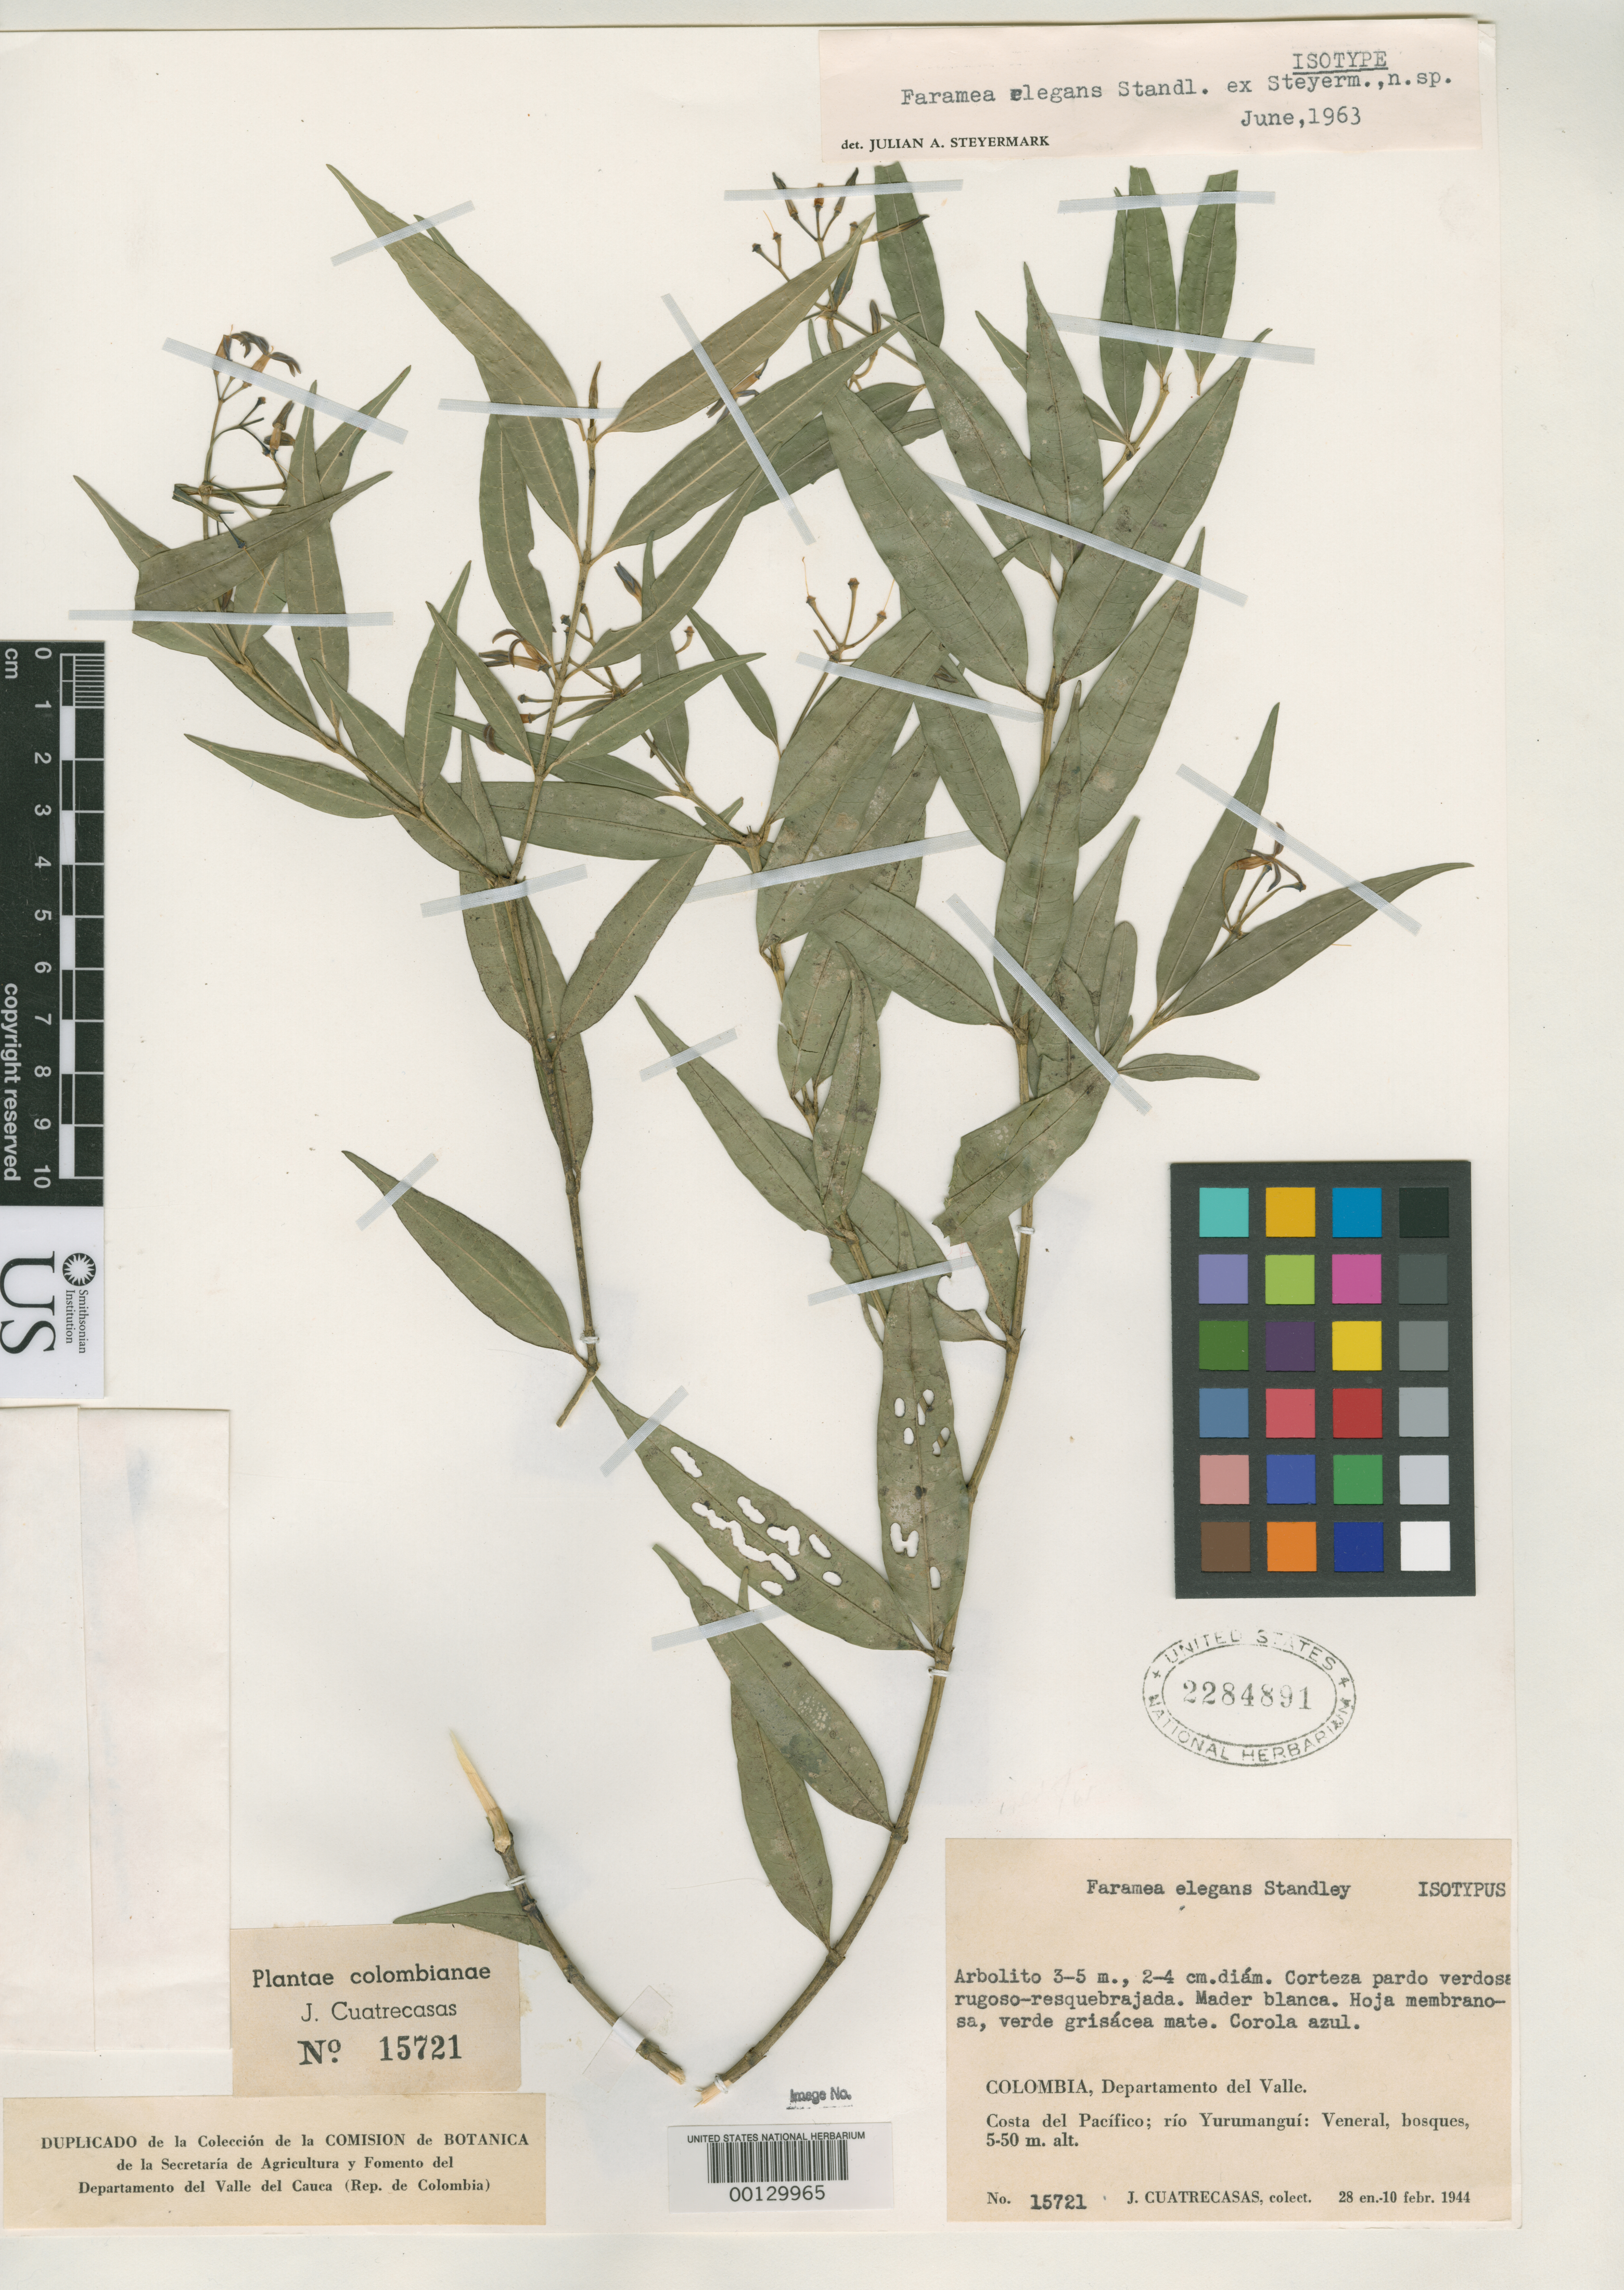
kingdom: Plantae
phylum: Tracheophyta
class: Magnoliopsida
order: Gentianales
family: Rubiaceae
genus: Faramea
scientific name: Faramea elegans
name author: Standl. ex Steyerm.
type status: Isotype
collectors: J. Cuatrecasas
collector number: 15721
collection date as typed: Jan 1944 to -- Feb 1944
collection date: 1944-01/1944-02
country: Colombia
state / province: Valle del Cauca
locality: Rio Yurumangui.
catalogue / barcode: US 2284891